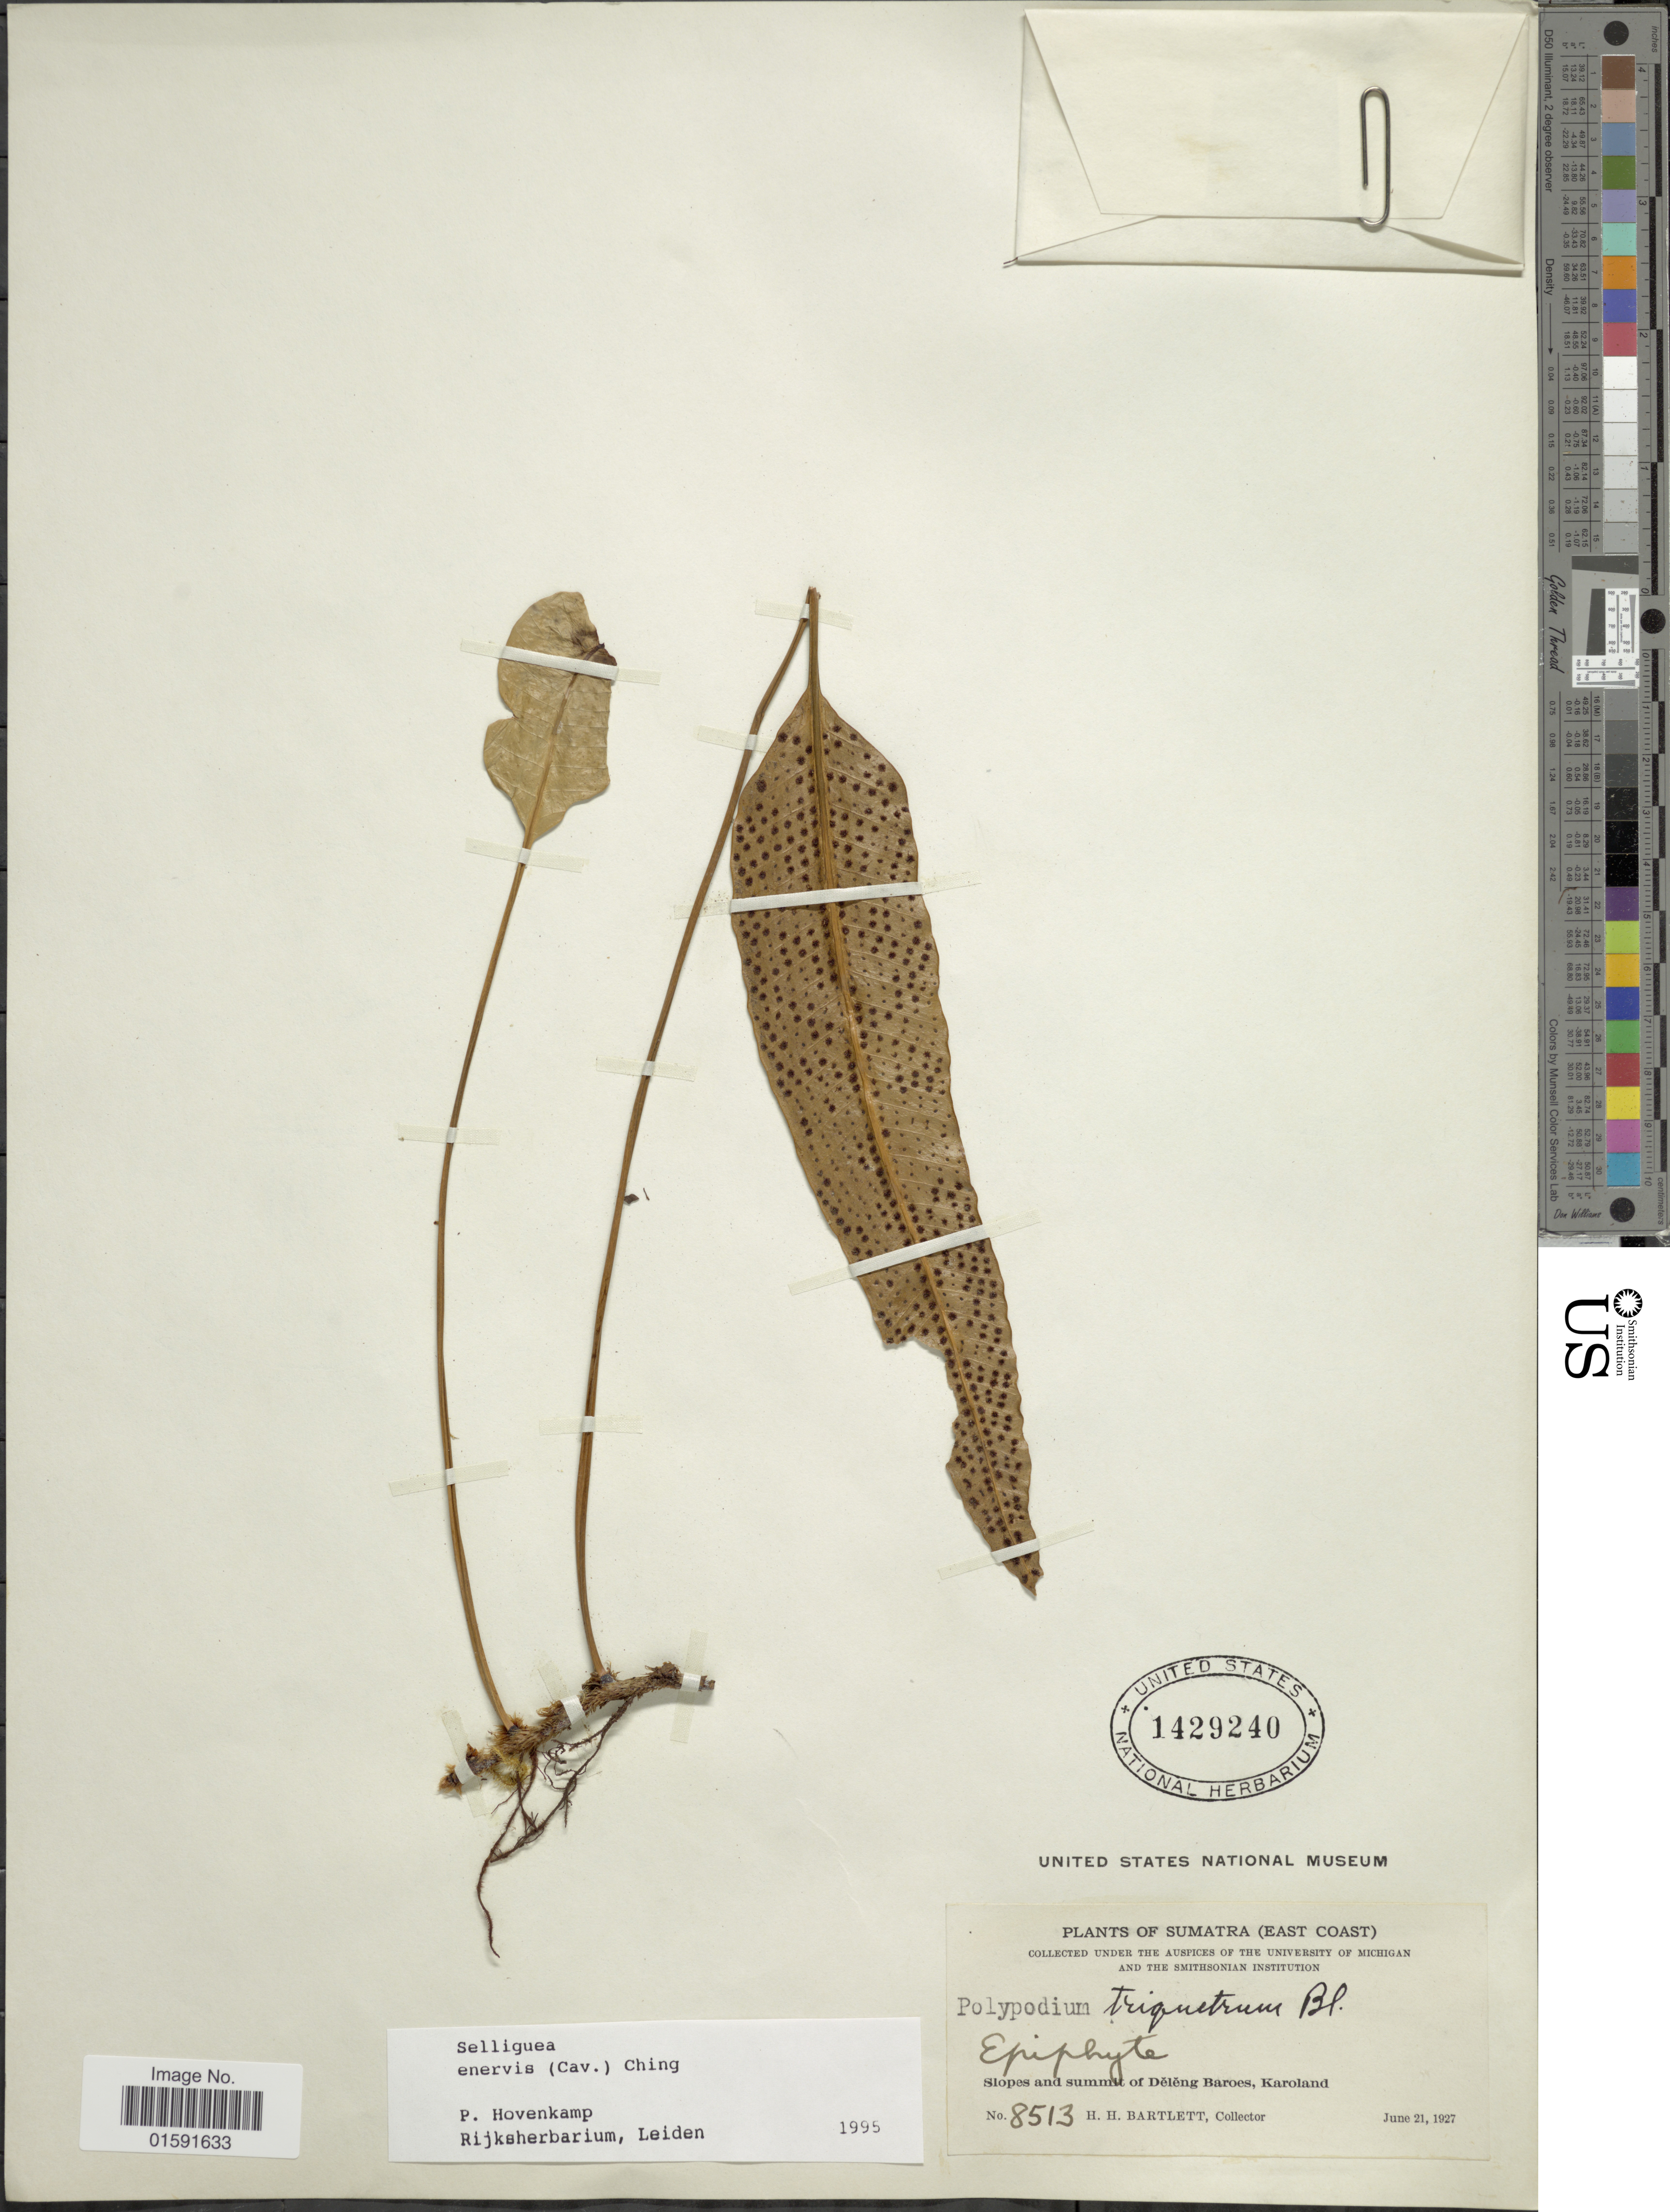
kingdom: Plantae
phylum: Tracheophyta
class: Polypodiopsida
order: Polypodiales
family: Polypodiaceae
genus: Selliguea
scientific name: Selliguea enervis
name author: (Cav.) Ching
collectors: H. H. Bartlett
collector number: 8513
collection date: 1927-06-21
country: Indonesia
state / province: Sumatra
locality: East Coast, Slopes and summit of Deleng Baroes, Karoland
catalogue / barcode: US 1429240